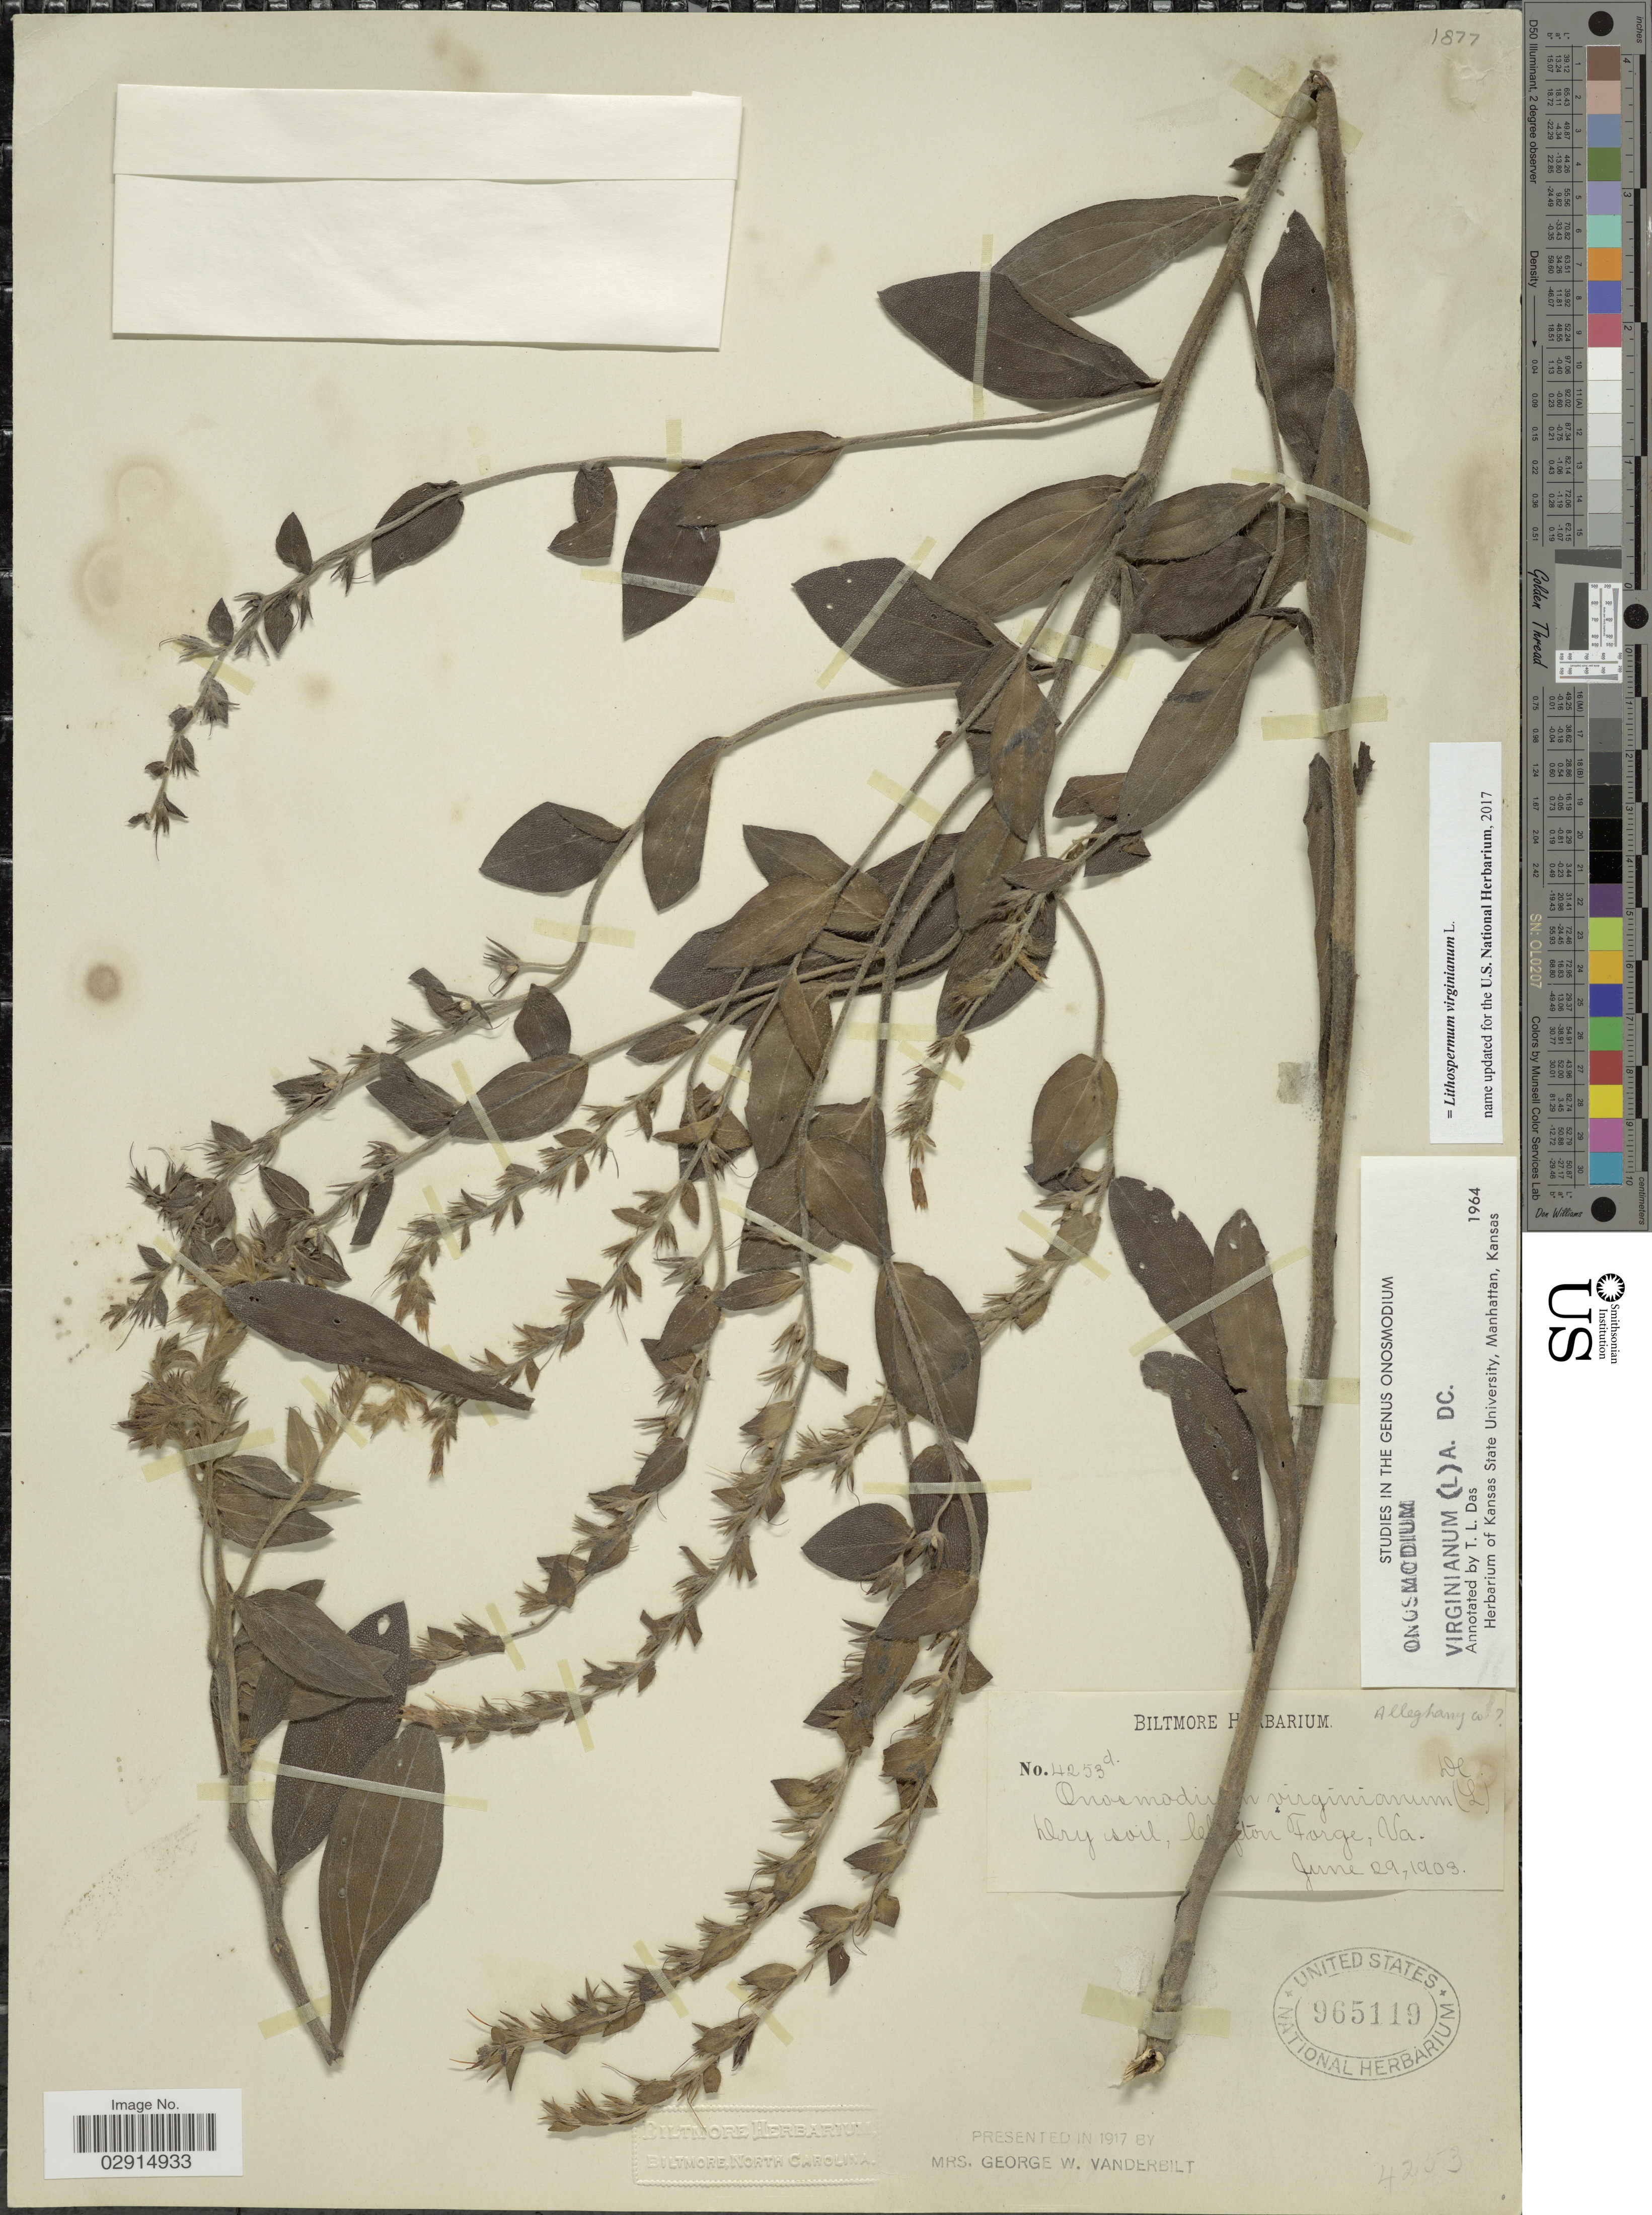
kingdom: Plantae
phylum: Tracheophyta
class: Magnoliopsida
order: Boraginales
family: Boraginaceae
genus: Lithospermum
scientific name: Lithospermum virginianum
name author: L.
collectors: ex herb. Biltmore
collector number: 4253d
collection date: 1903-06-29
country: United States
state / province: Virginia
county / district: Alleghany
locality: Dry soil, Clifton Forge, Va. Alleghany Co.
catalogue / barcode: US 965119